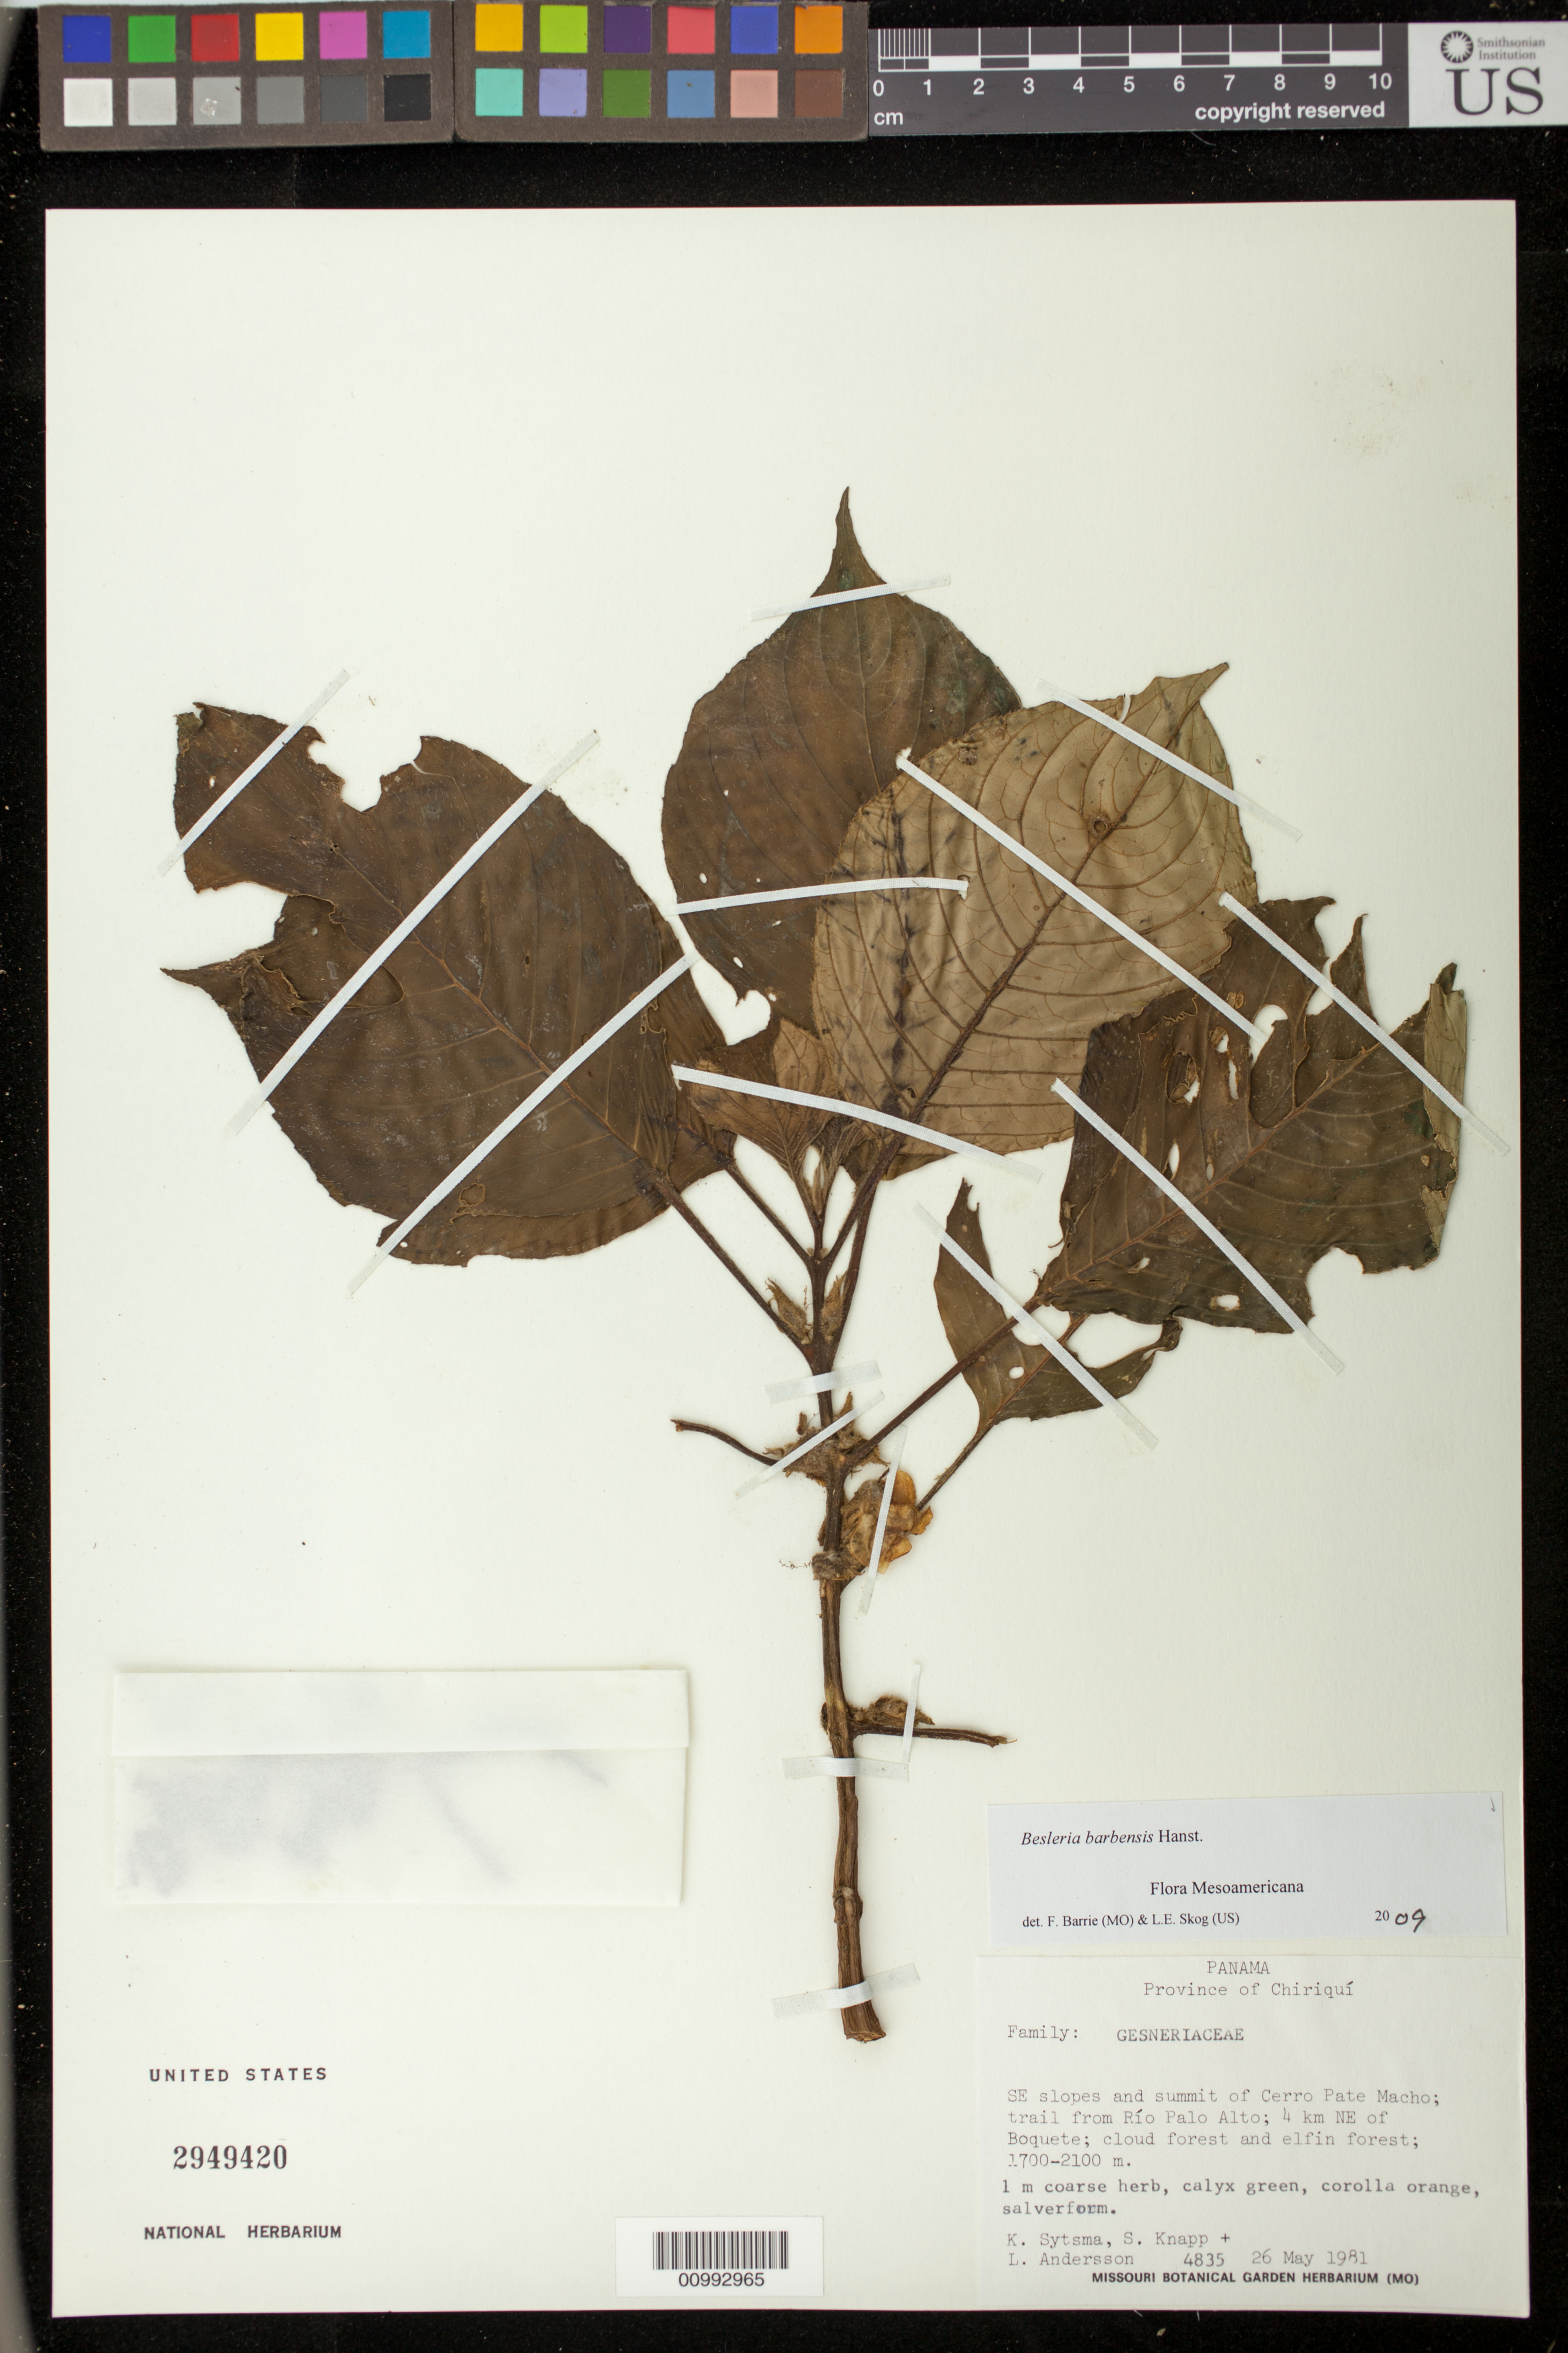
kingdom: Plantae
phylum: Tracheophyta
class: Magnoliopsida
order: Lamiales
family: Gesneriaceae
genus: Besleria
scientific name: Besleria barbensis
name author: Hanst.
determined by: Barrie, F. R.; Skog, Laurence E.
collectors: K. J. Sytsma, S. Knapp & L. Andersson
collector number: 4835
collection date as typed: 26 May 1981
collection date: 1981-05-26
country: Panama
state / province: Chiriquí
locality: SE slopes and summit of Cerro Pate Macho, trail from Rio Palo Alto, 4 km NE of Boquete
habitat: Cloud forest and elfin forest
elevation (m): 1700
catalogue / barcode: US 2949420